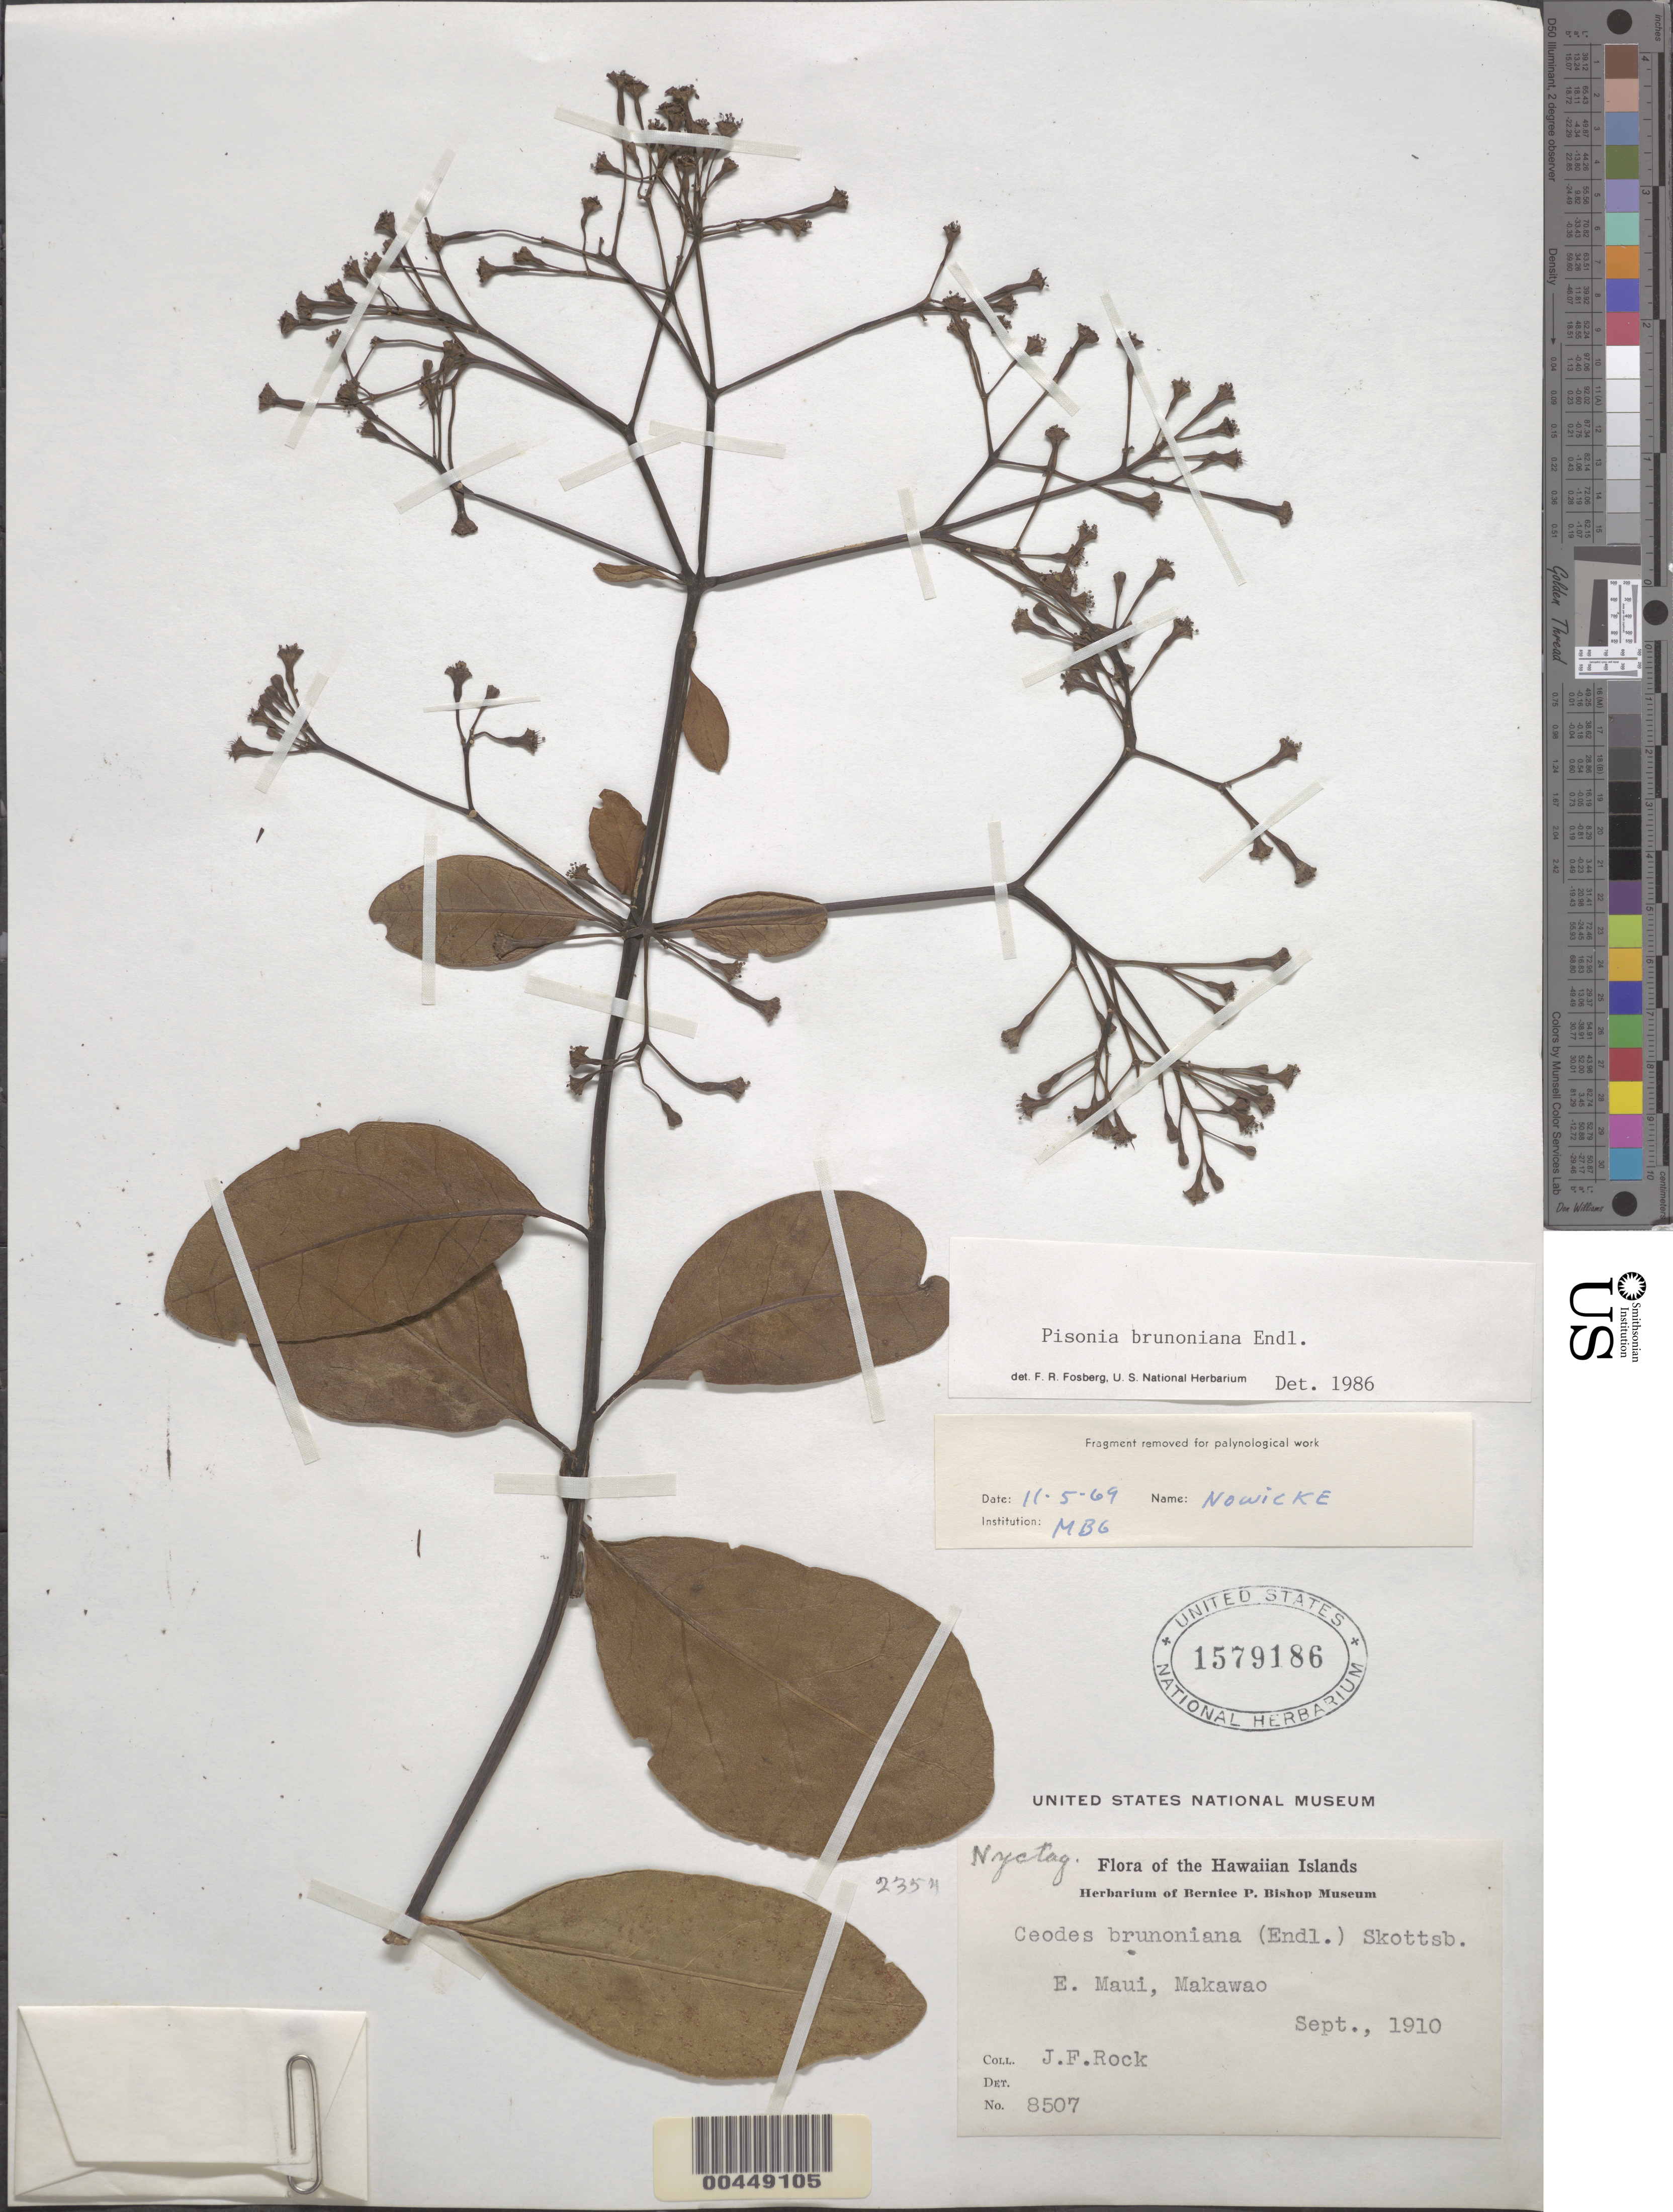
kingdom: Plantae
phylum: Tracheophyta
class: Magnoliopsida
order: Caryophyllales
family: Nyctaginaceae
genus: Ceodes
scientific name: Ceodes brunoniana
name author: (Endl.) Skottsb.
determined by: Wagner, W. L., (BOT), Smithsonian Institution - National Museum of Natural History (UNITED STATES)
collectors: J. F. Rock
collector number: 8507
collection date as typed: Sep 1910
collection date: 1910-09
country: United States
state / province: Hawaii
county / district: Maui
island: Maui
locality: E Maui, Makawao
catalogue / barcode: US 1579186